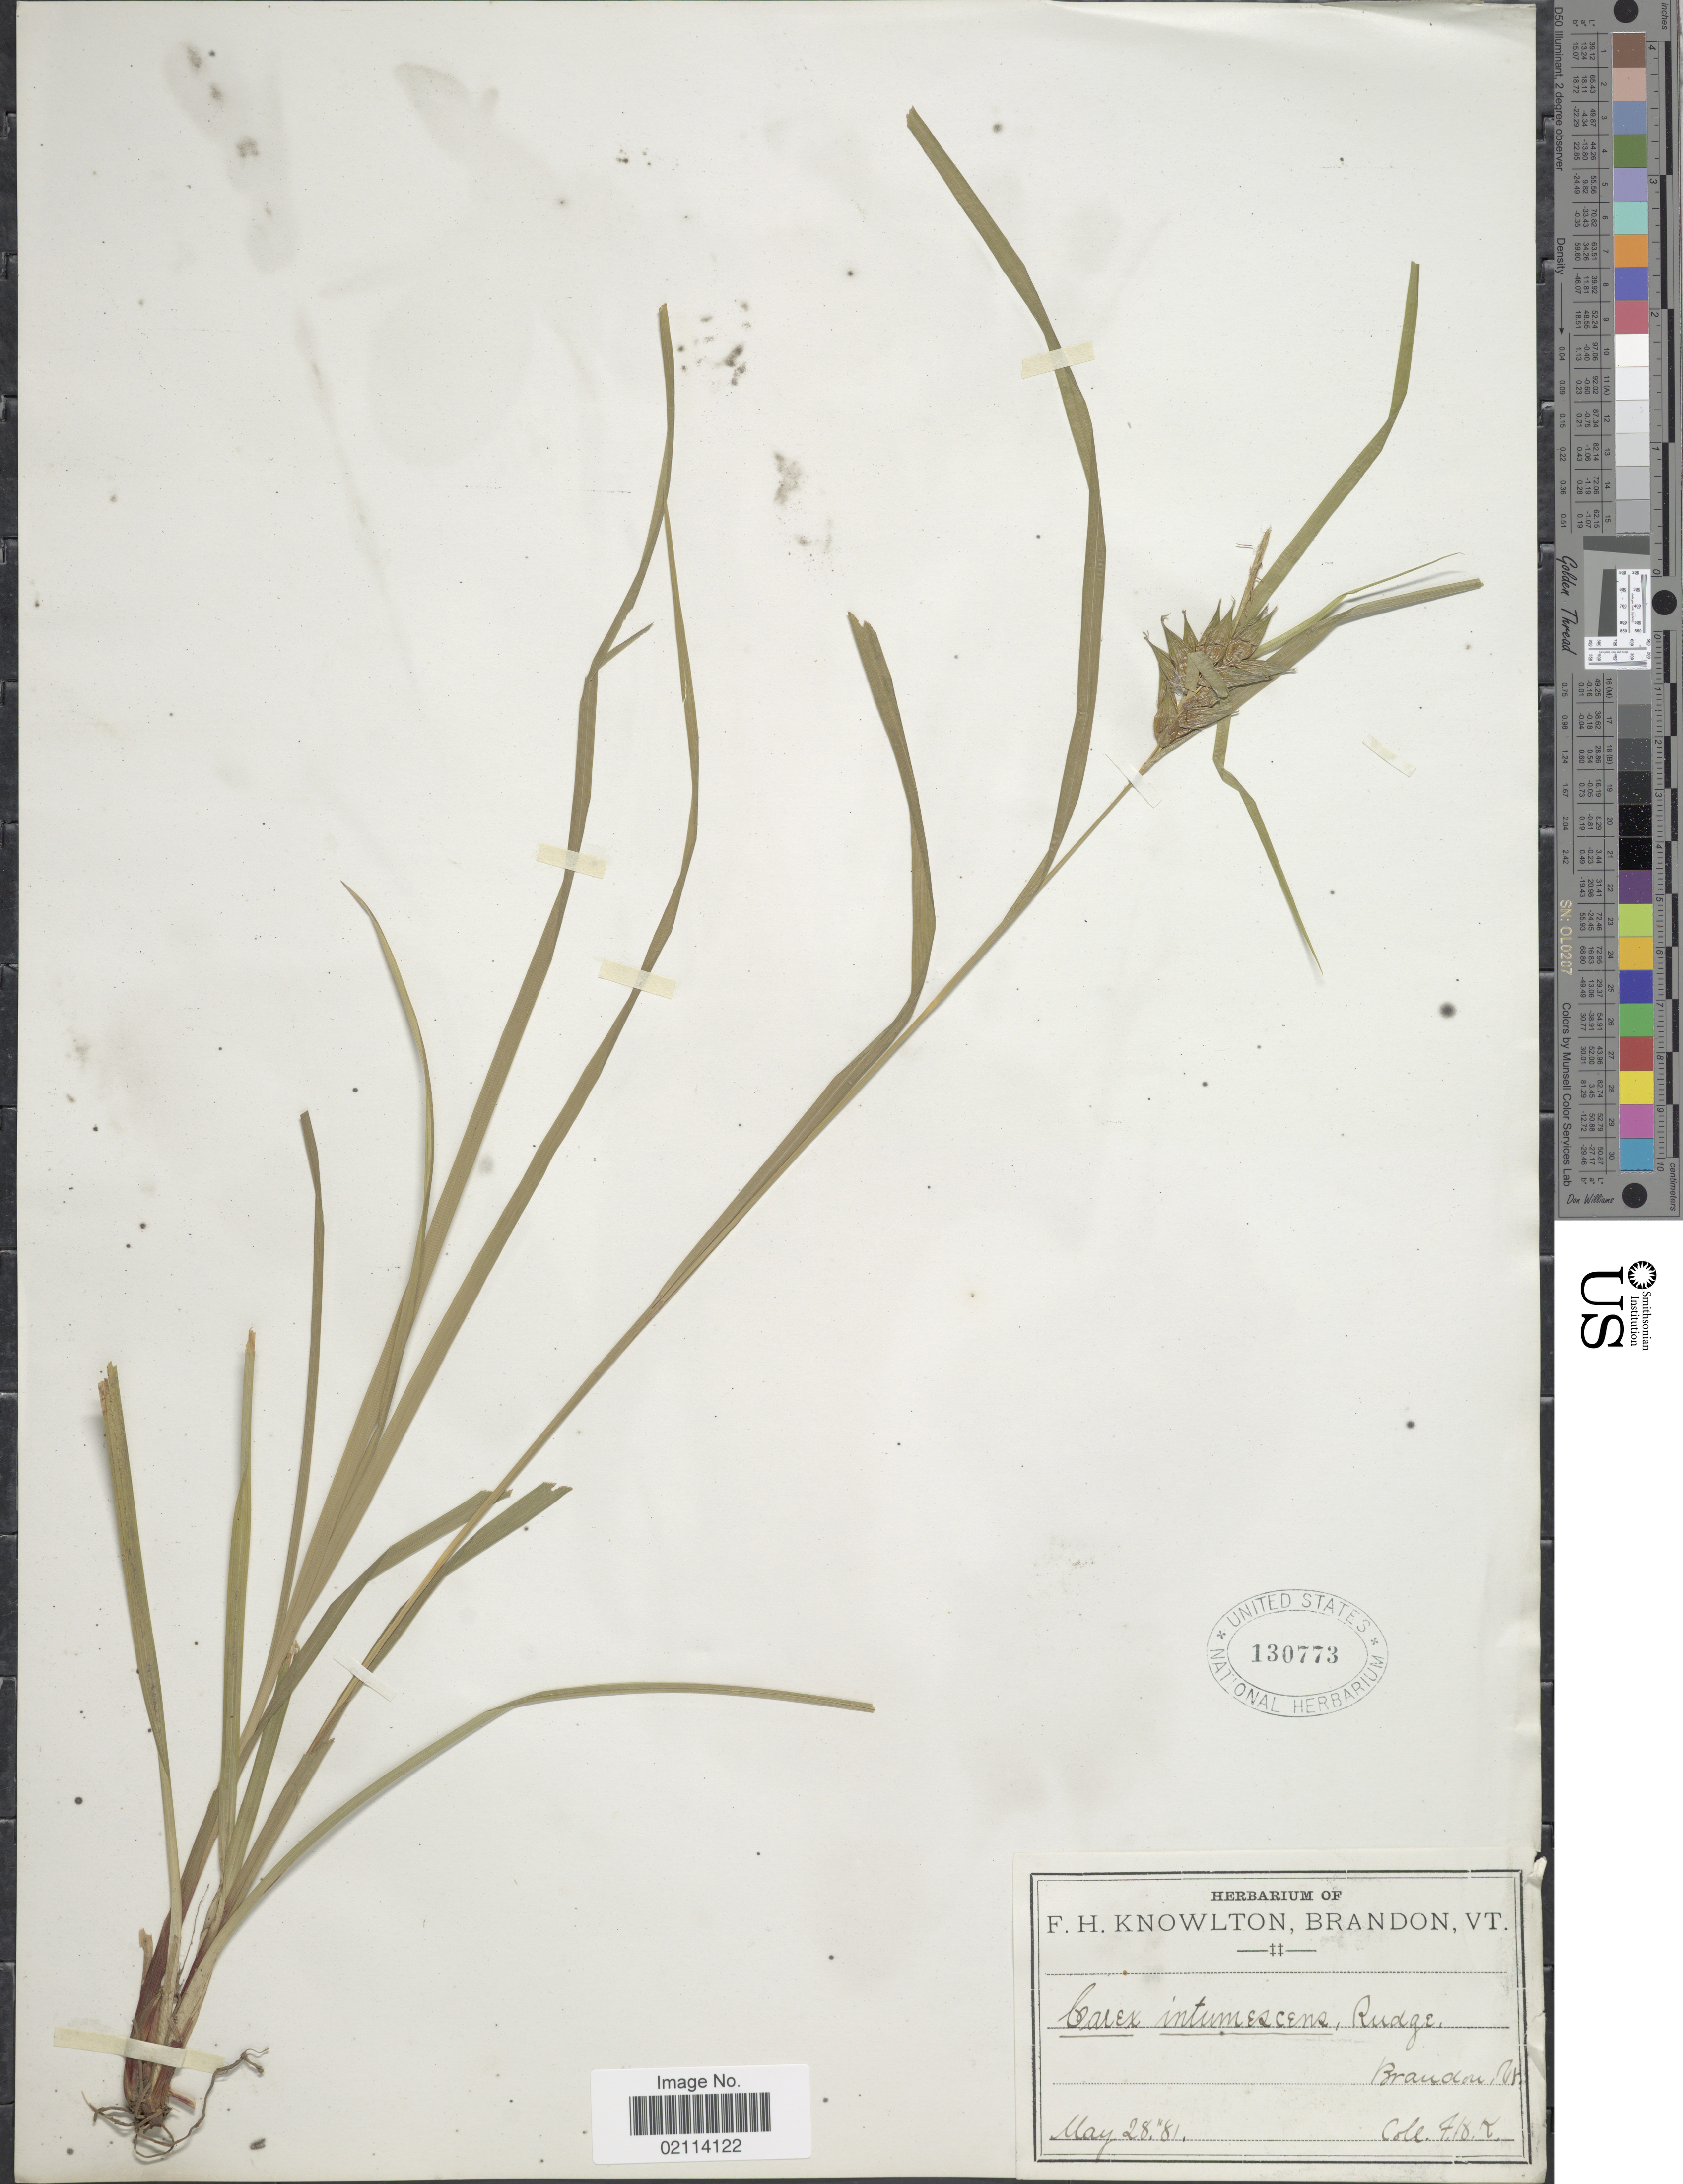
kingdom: Plantae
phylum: Tracheophyta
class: Liliopsida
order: Poales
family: Cyperaceae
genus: Carex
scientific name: Carex intumescens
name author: Rudge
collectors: F. H. Knowlton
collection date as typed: Transcribed d/m/y: 28/5/81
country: United States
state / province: Vermont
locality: Brandon.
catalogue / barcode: US 130773